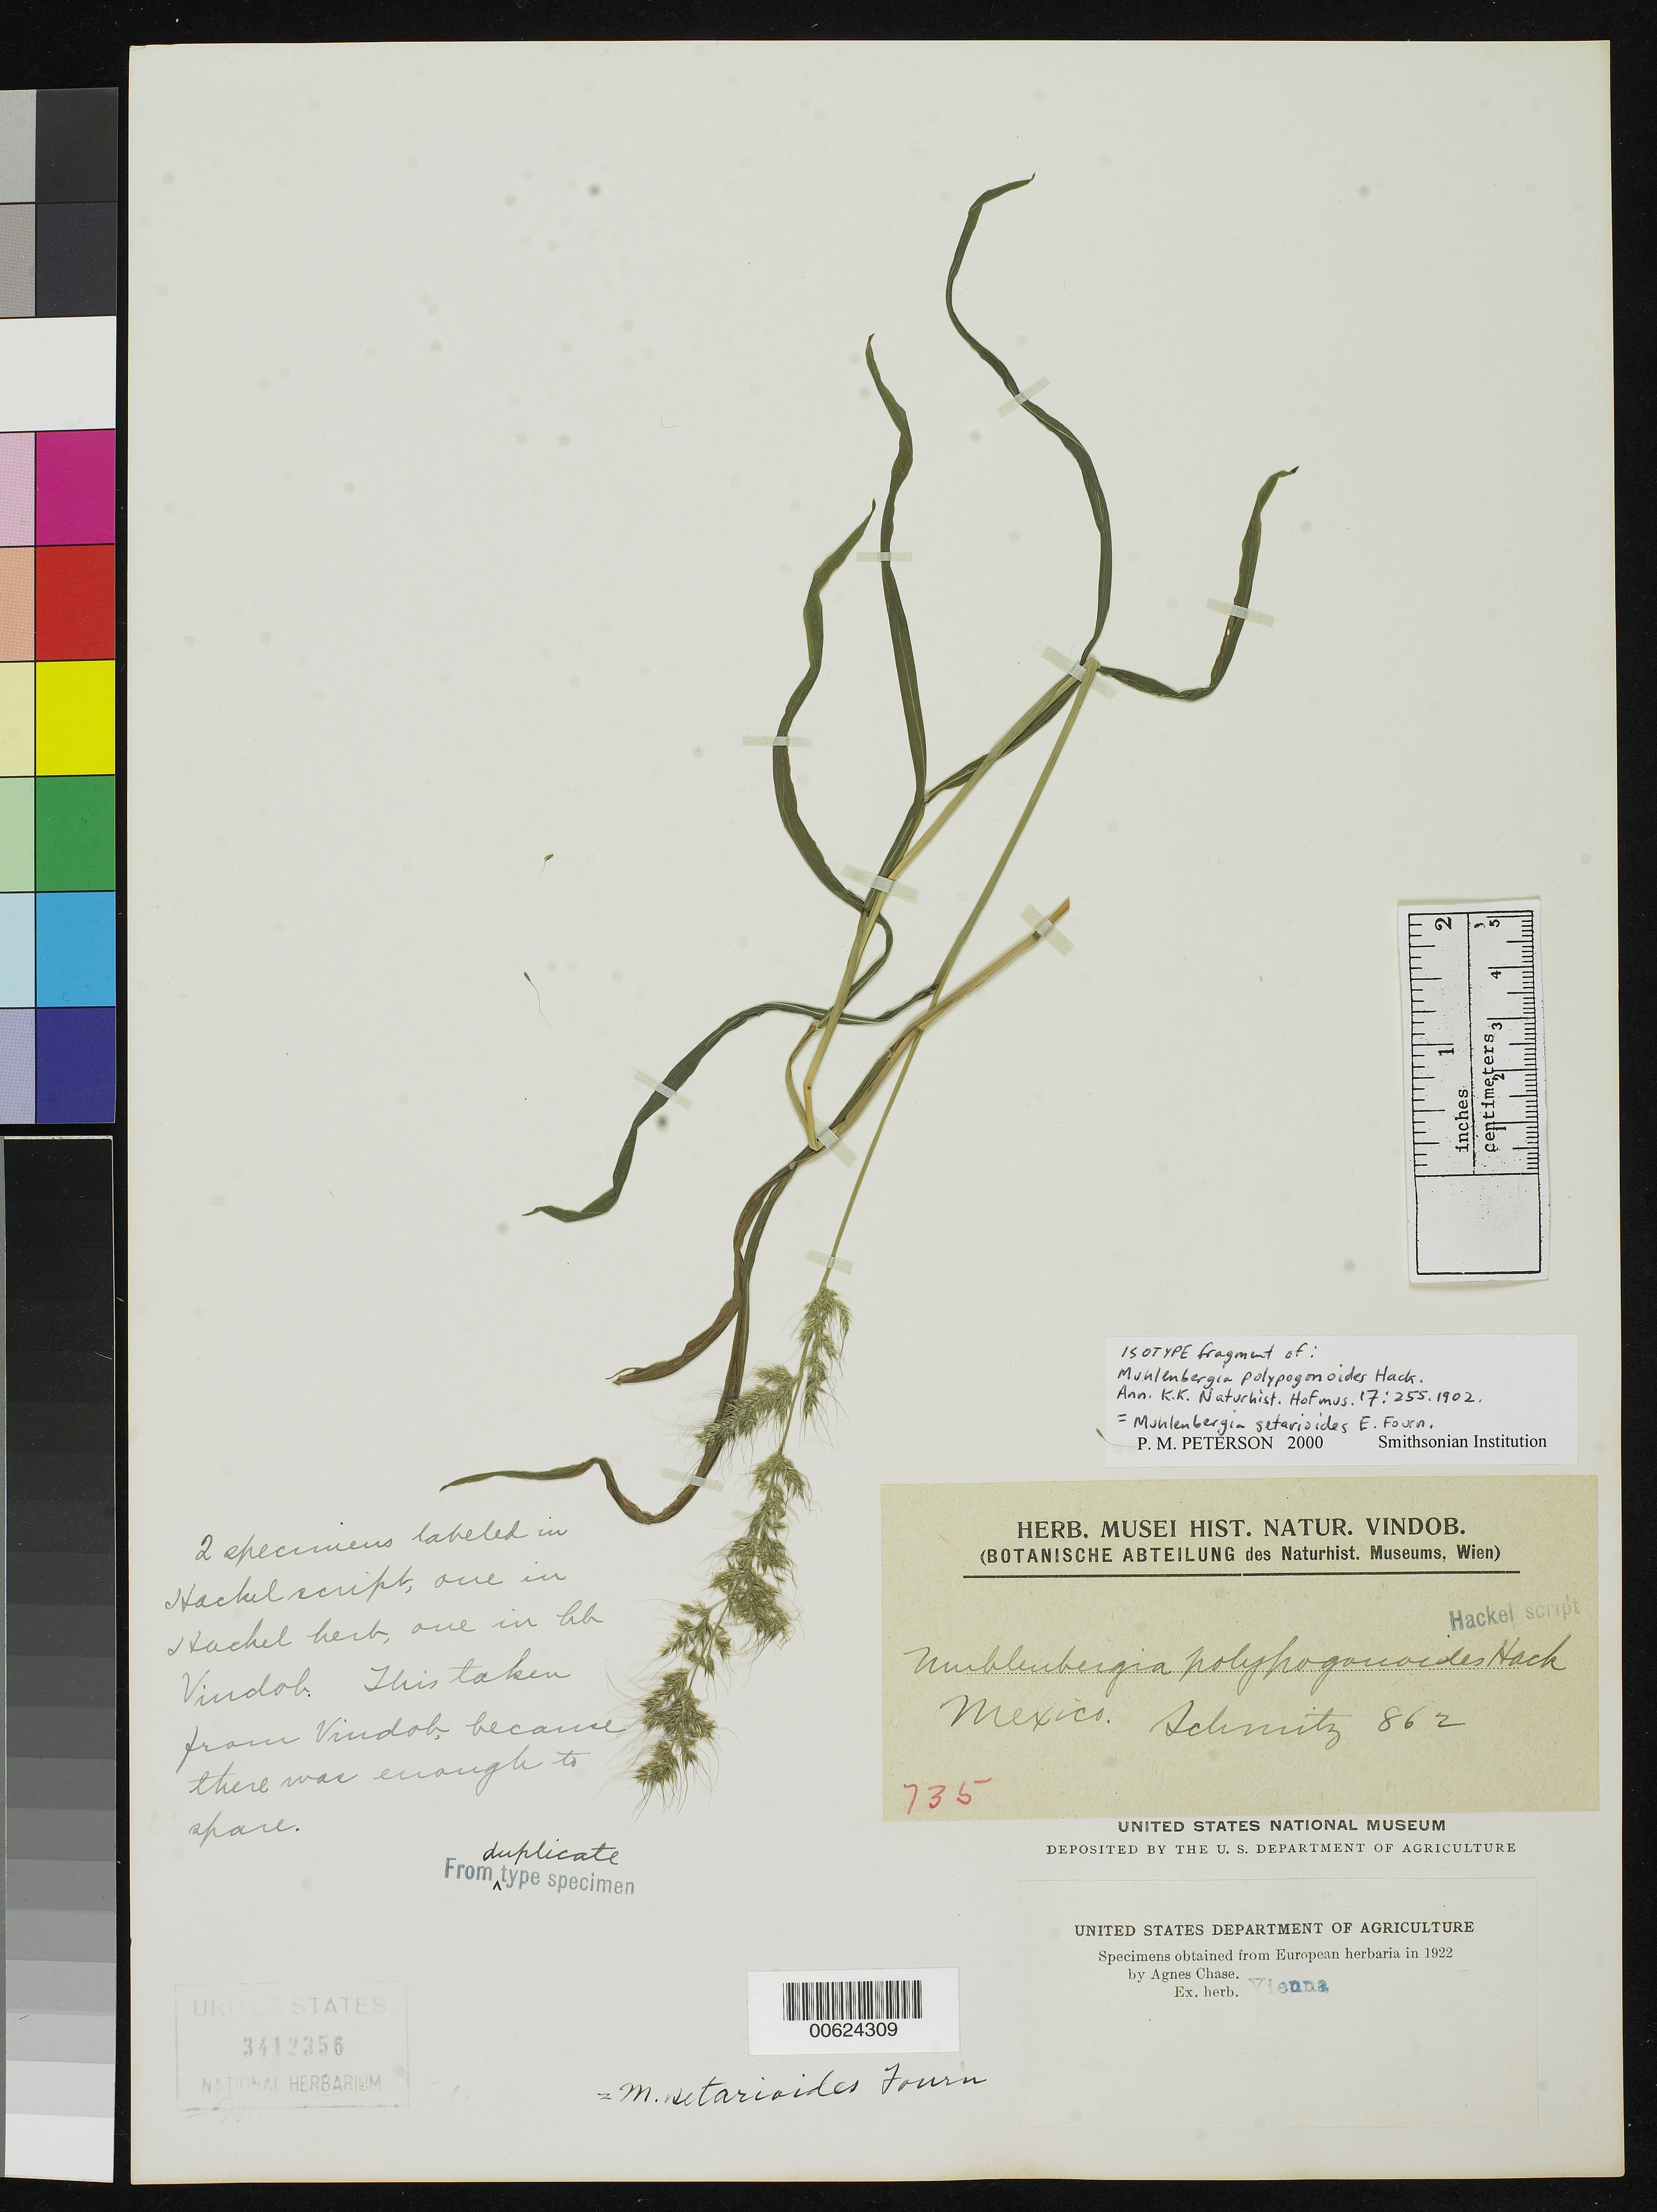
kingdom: Plantae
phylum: Tracheophyta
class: Liliopsida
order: Poales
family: Poaceae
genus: Muhlenbergia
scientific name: Muhlenbergia polypogonoides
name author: Hack.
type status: Type Fragment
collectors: A. Schmitz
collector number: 862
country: Mexico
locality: E of Monserrat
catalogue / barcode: US 3412356